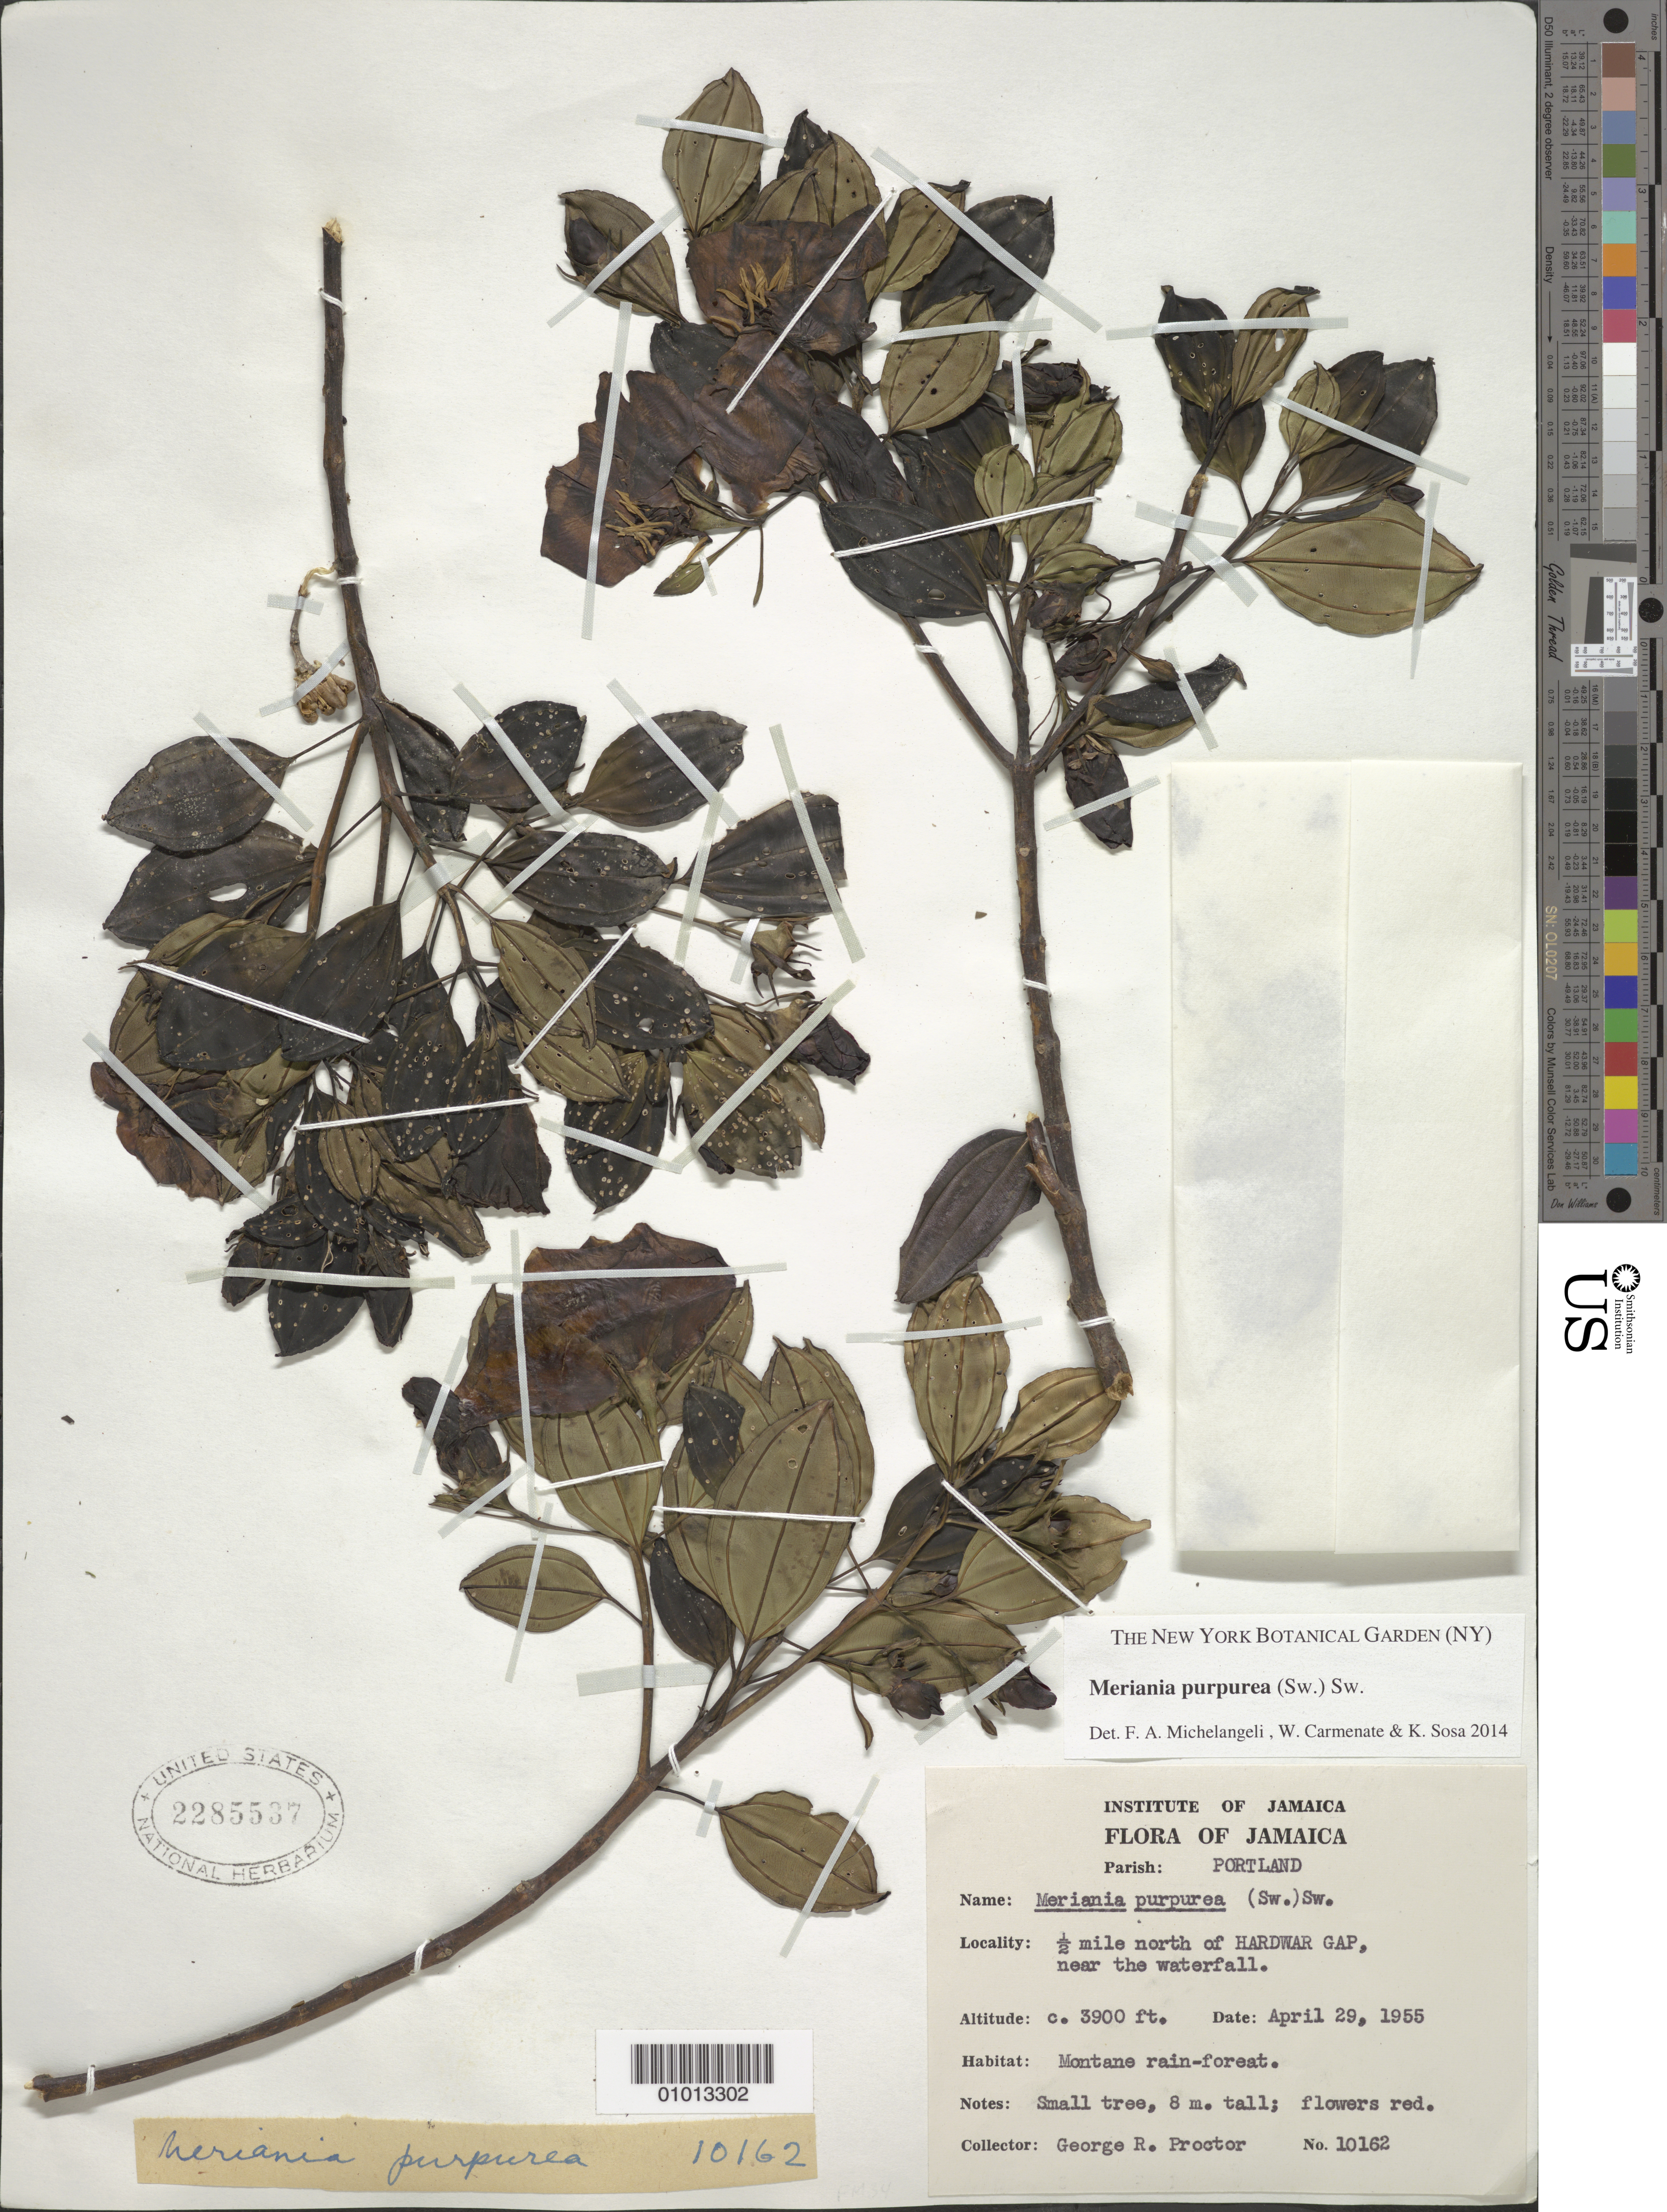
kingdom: Plantae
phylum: Tracheophyta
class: Magnoliopsida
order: Myrtales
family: Melastomataceae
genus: Meriania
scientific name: Meriania purpurea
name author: (Sw.) Sw.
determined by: Michelangeli, F. A.; Carmenate, W.; Sosa, K.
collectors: G. R. Proctor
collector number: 10162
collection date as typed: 29 Apr 1955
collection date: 1955-04-29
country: Jamaica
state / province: Portland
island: Jamaica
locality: Hardwar Gap, 0.5 mile north of near waterfall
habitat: Montane rainforest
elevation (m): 1189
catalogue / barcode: US 2285537